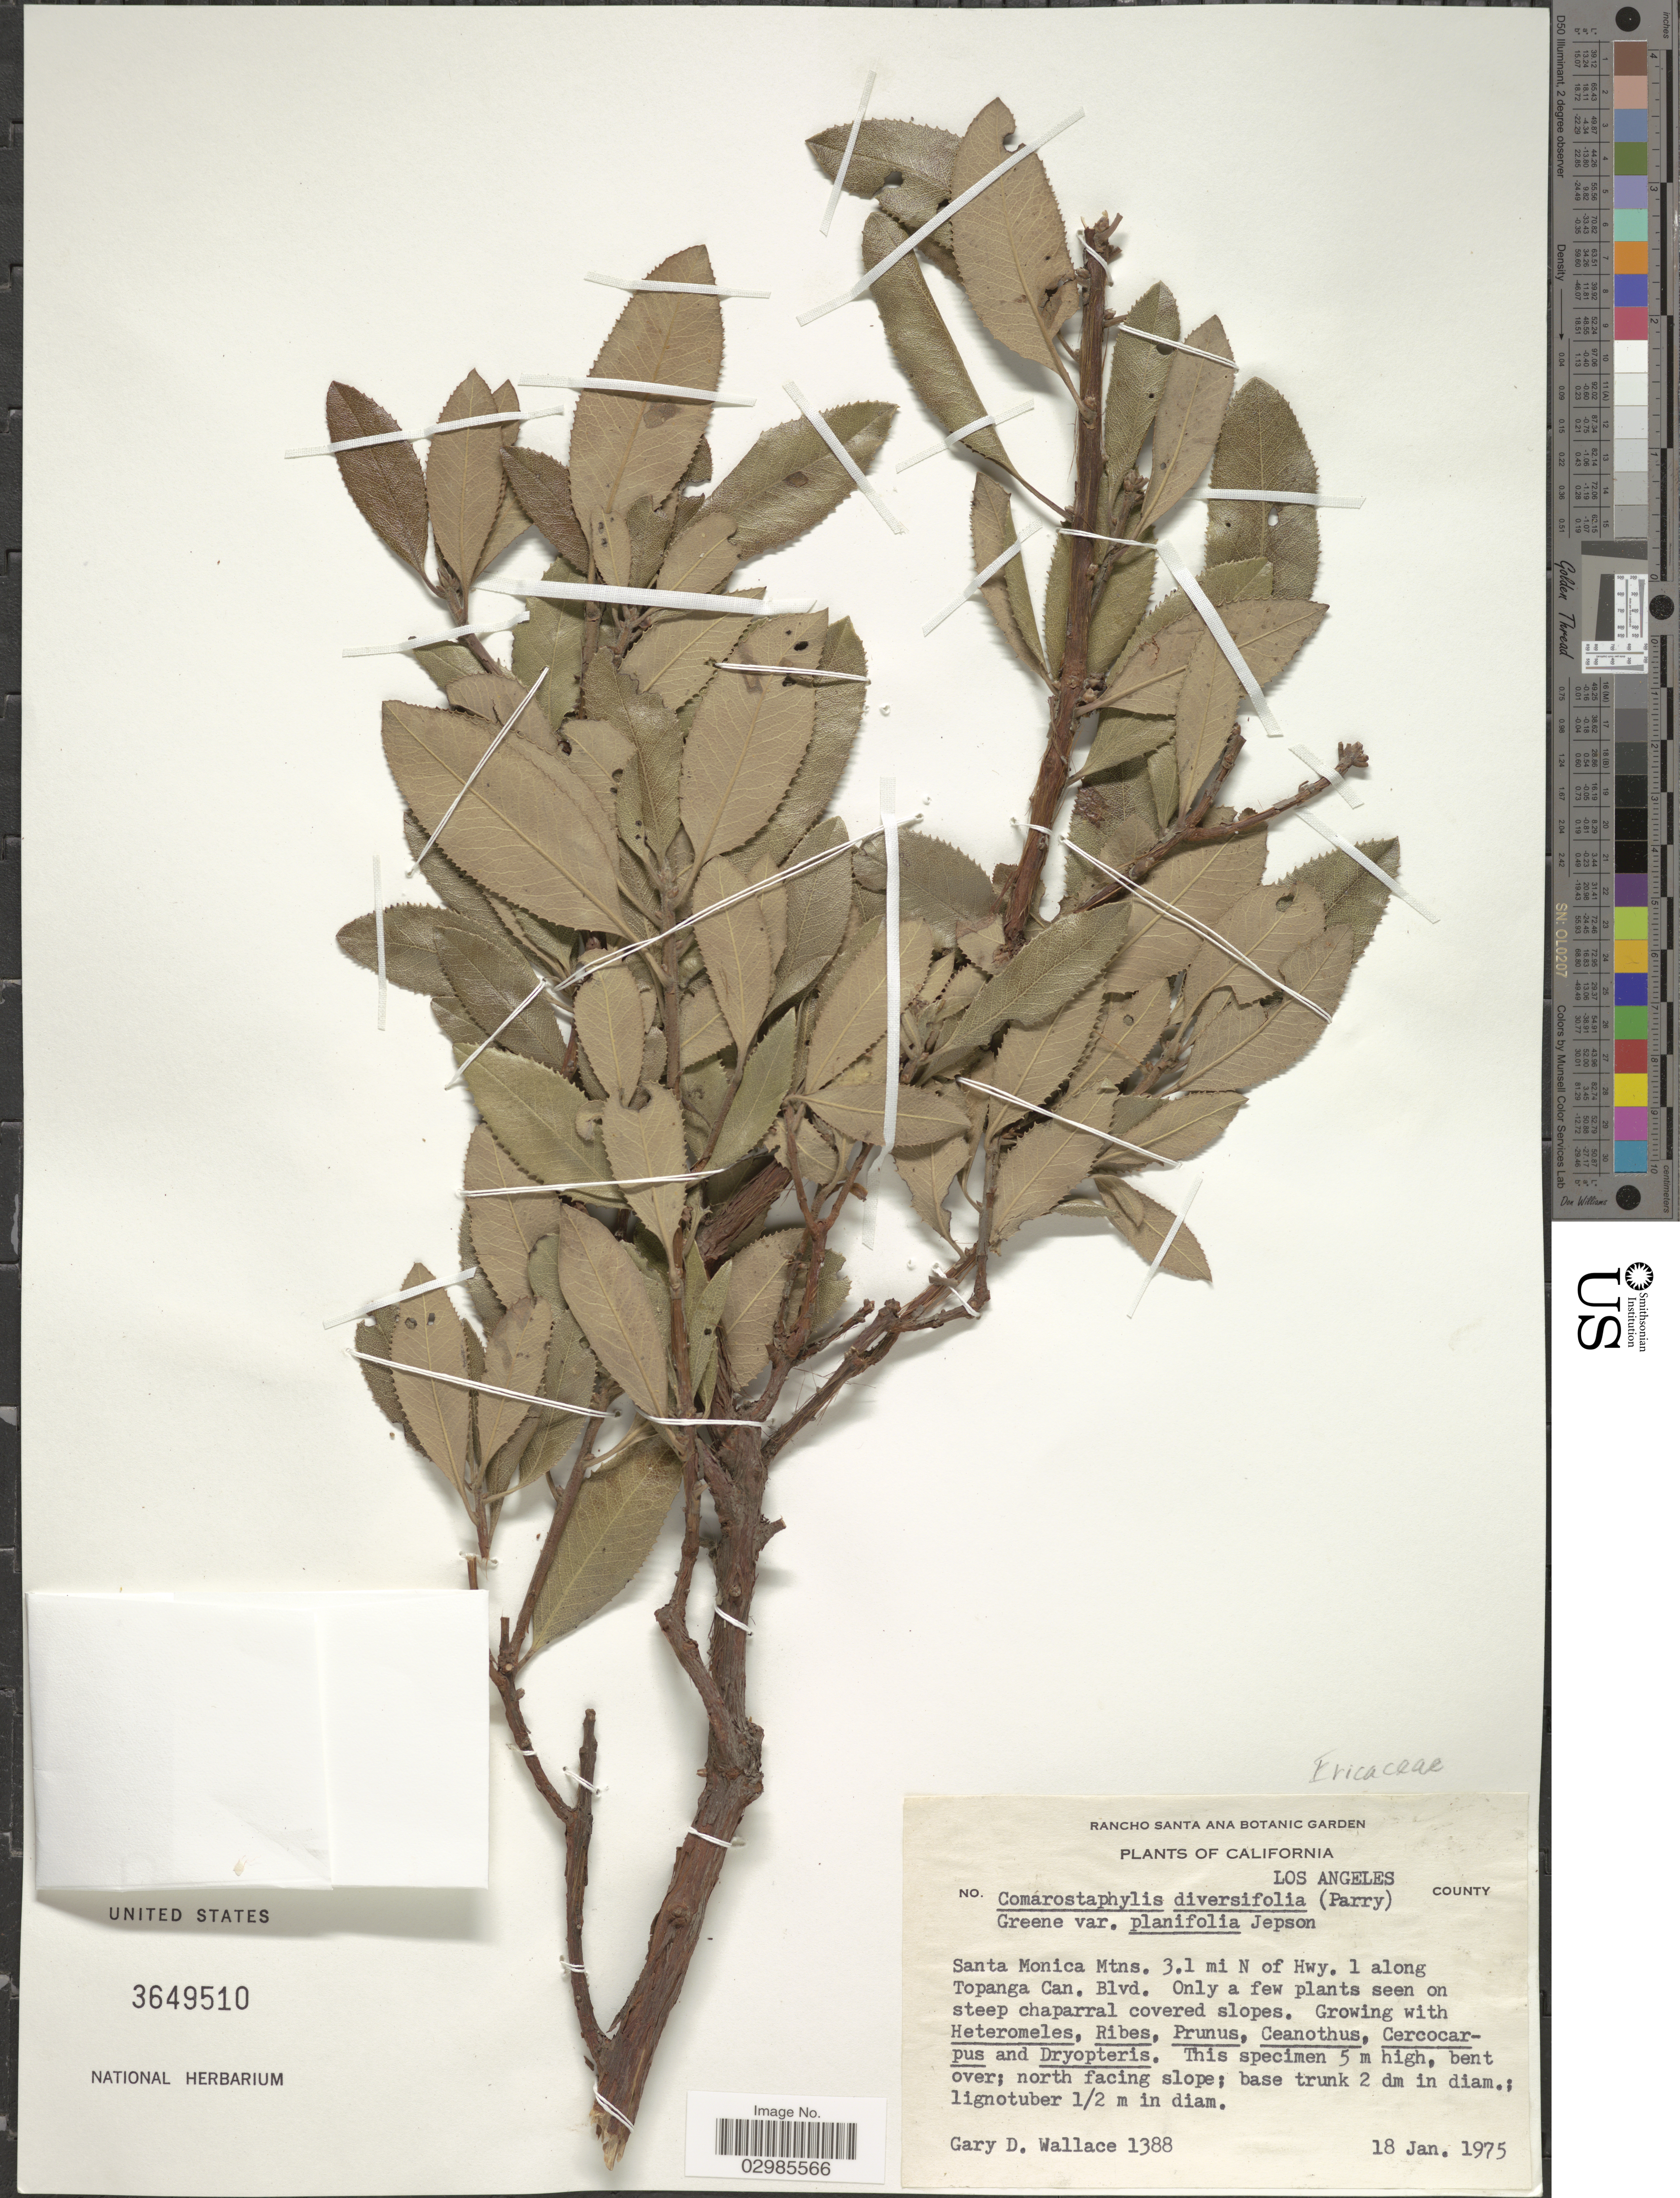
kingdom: Plantae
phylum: Tracheophyta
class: Magnoliopsida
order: Ericales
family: Ericaceae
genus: Comarostaphylis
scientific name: Comarostaphylis diversifolia subsp. planifolia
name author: (Jeps.) G.D. Wallace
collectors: G. D. Wallace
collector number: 1388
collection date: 1975-01-18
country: United States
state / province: California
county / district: Los Angeles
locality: Santa Monica Mtns., 3.1 mi N of Hwy. 1 along Topanga Can. Blvd., Los Angeles County.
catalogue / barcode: US 3649510